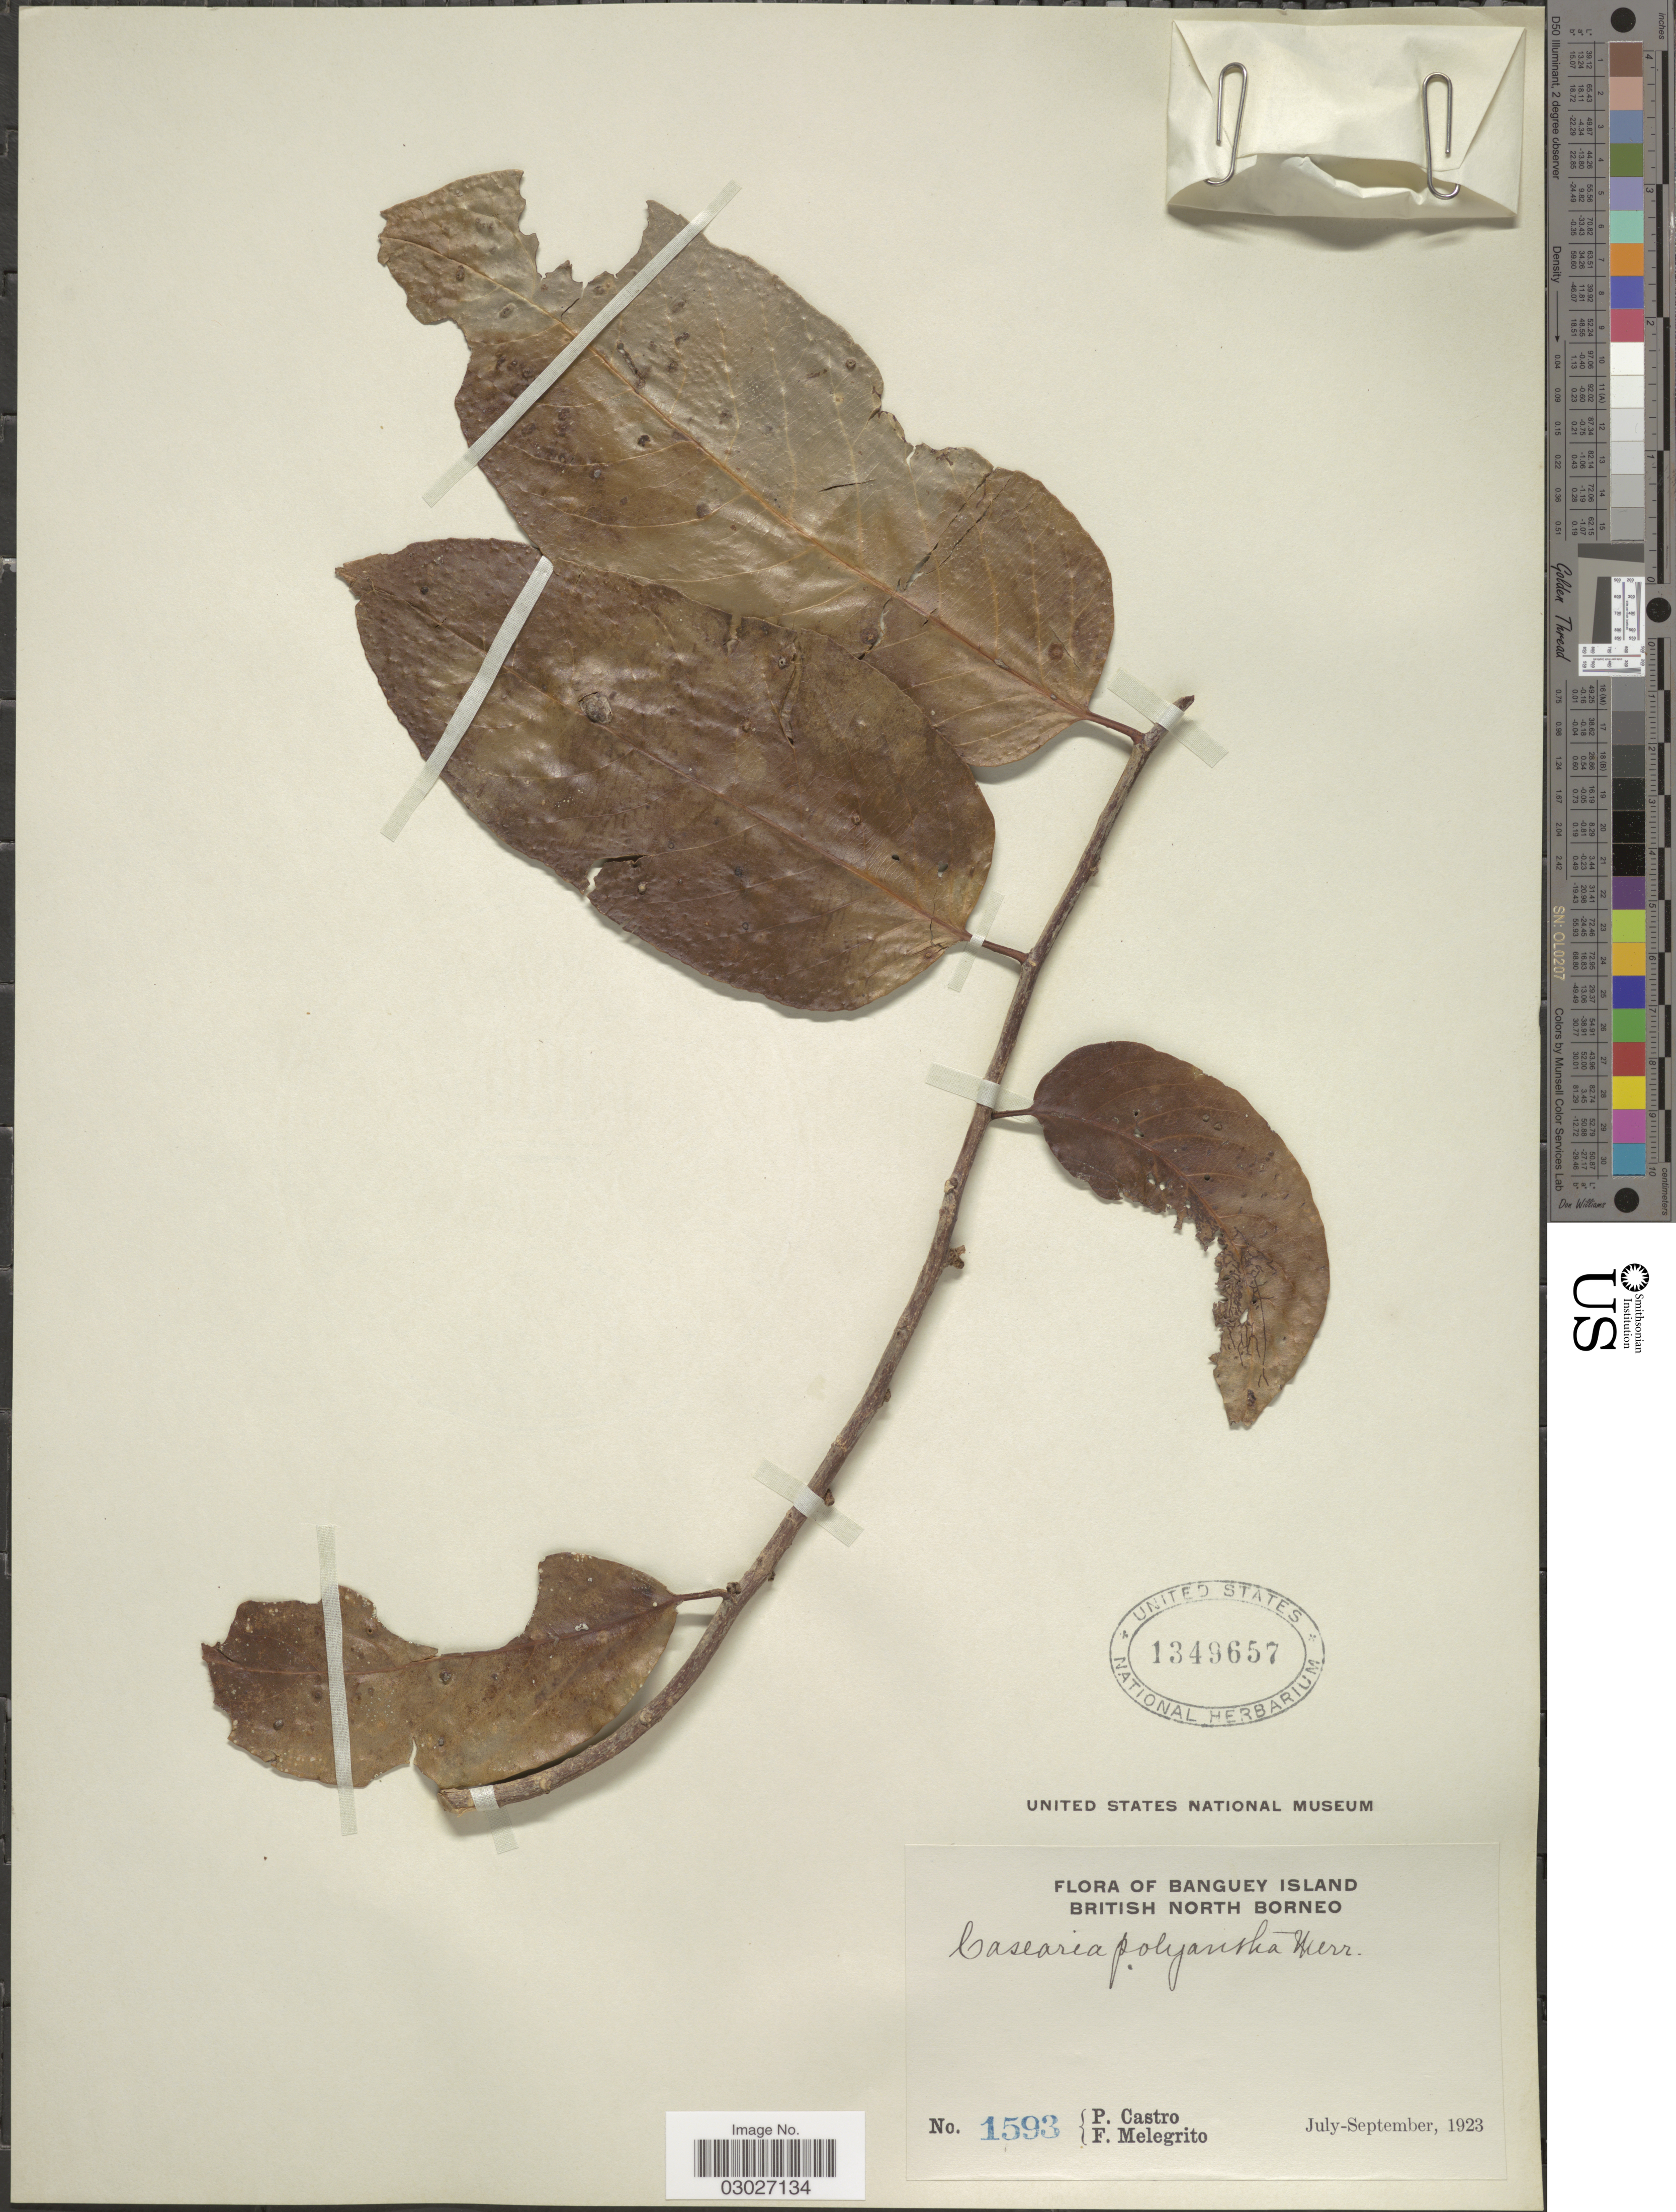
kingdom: Plantae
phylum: Tracheophyta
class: Magnoliopsida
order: Malpighiales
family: Salicaceae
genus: Casearia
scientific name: Casearia polyantha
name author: Merr.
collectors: P. Castro & F. Melegrito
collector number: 1593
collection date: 1923-07/1923-09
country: Malaysia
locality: Banguey Island. British North Borneo.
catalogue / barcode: US 1349657